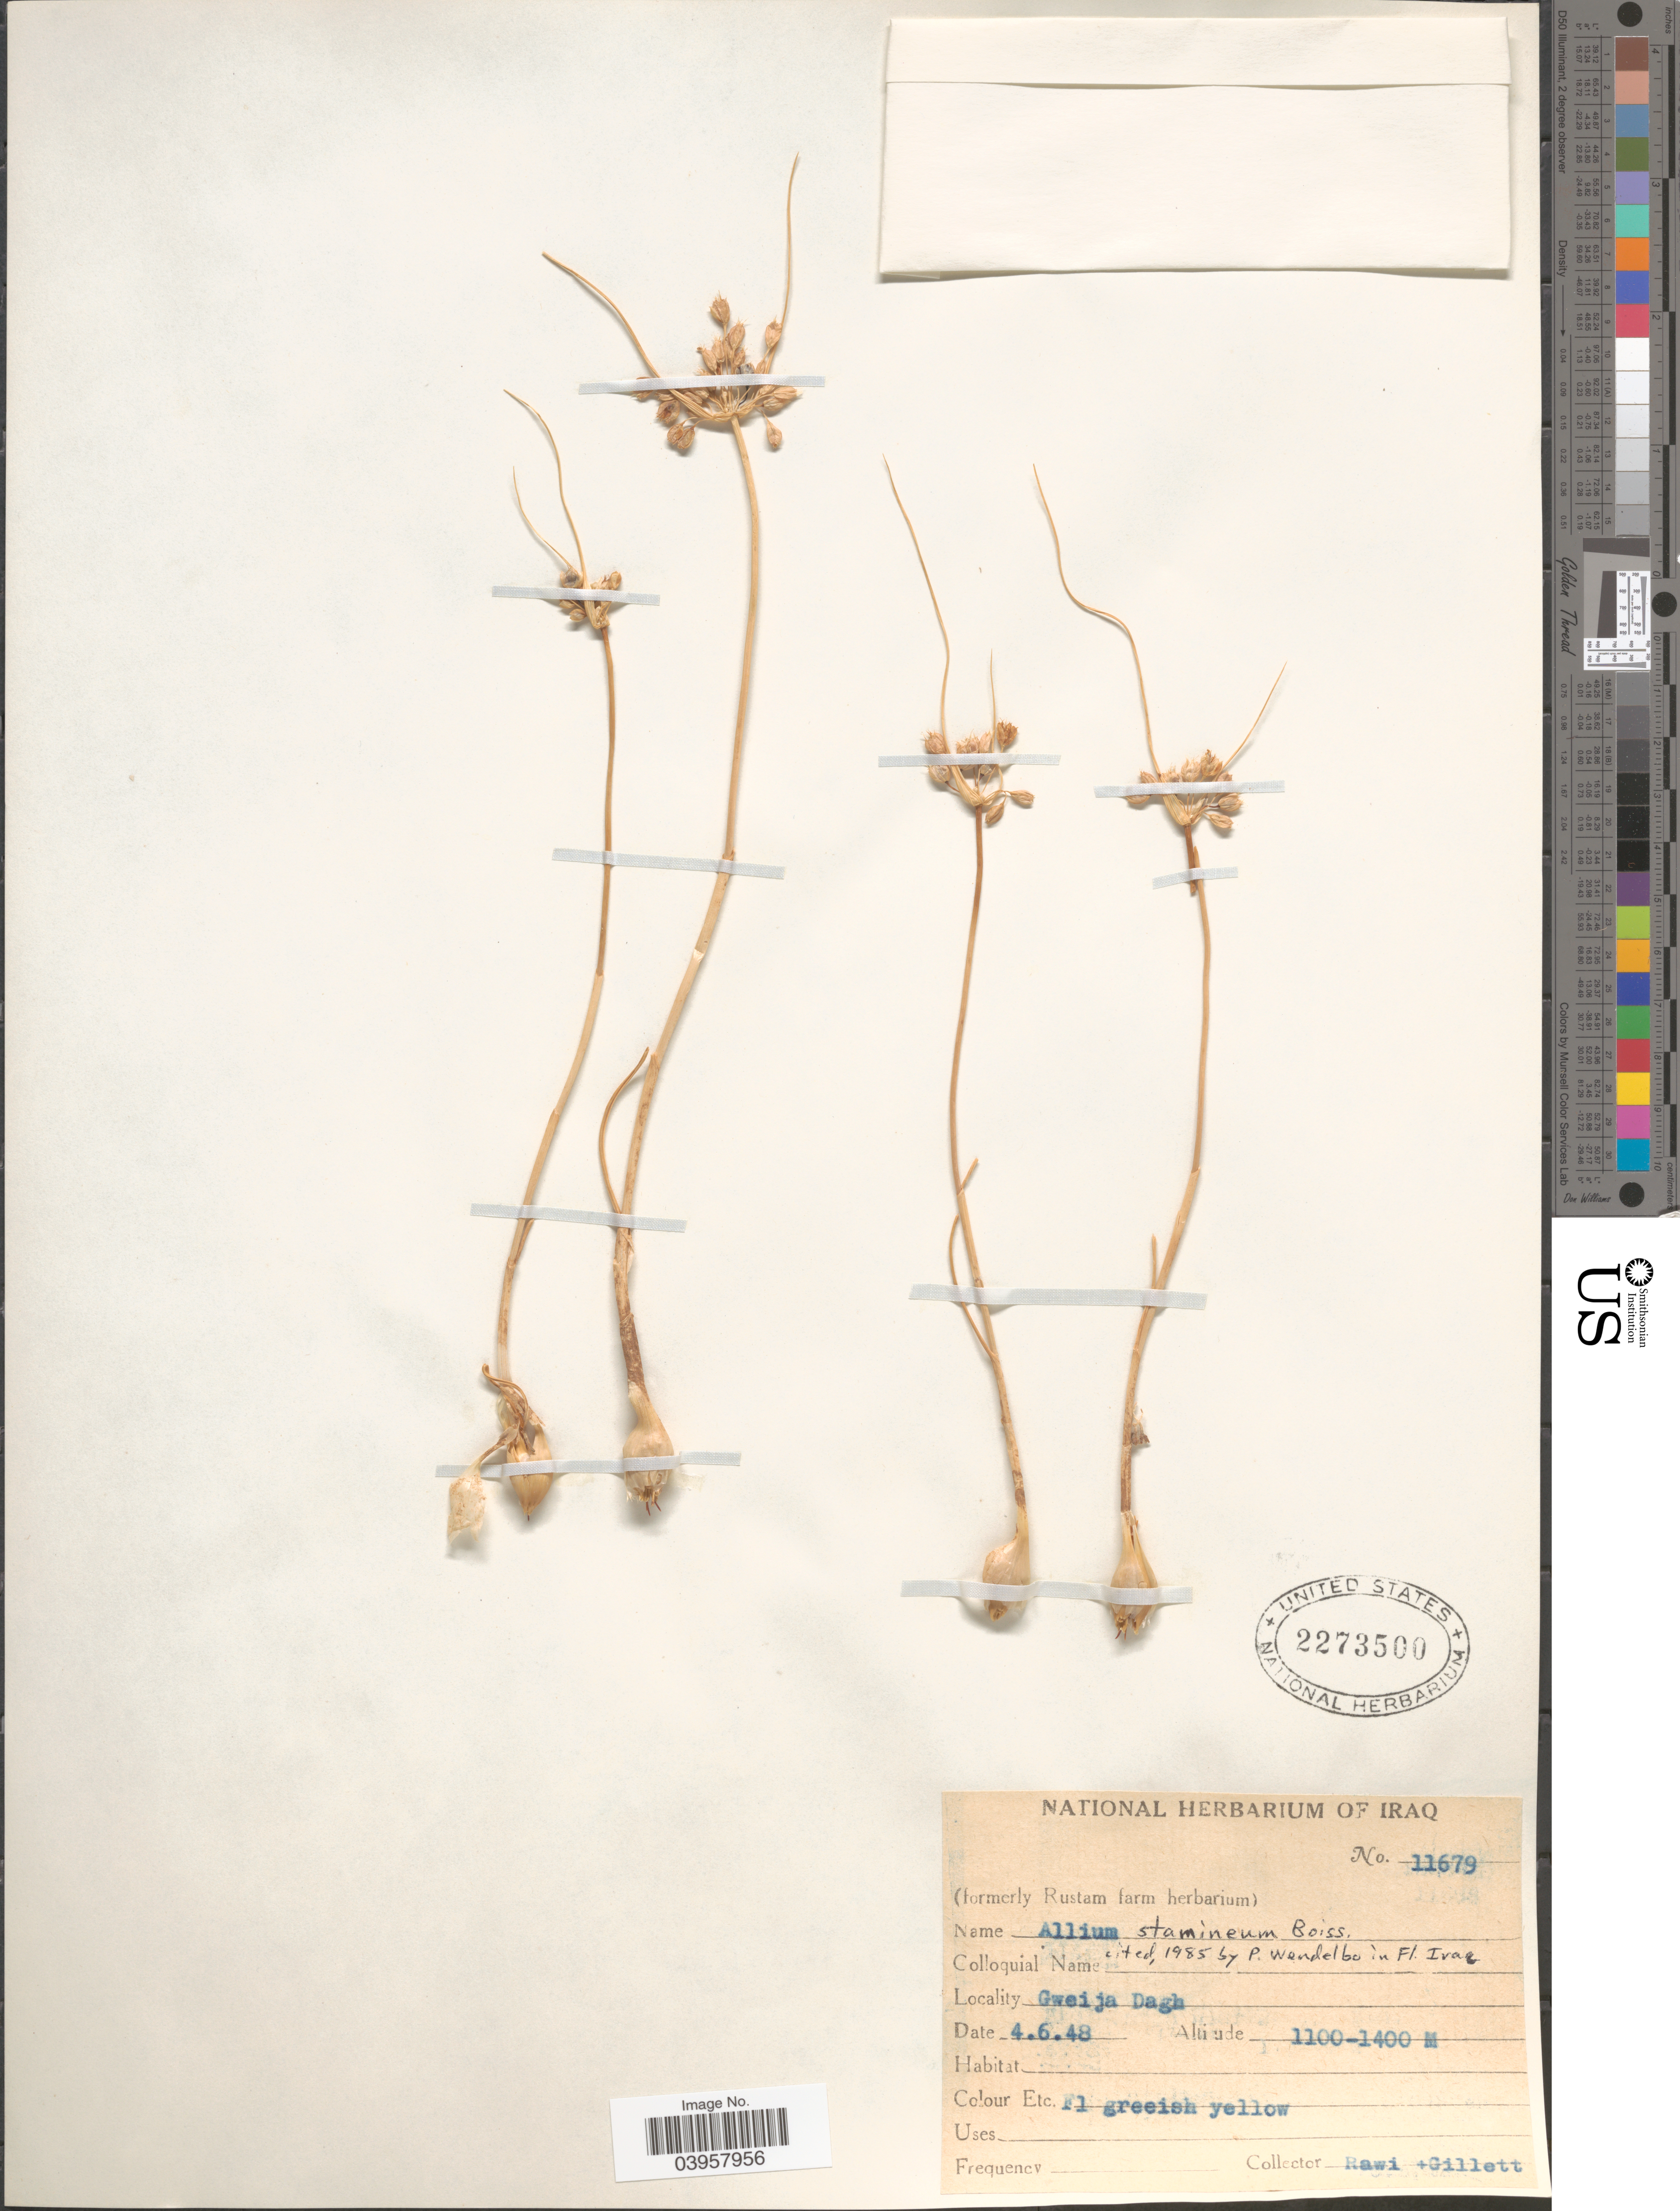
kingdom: Plantae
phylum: Tracheophyta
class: Liliopsida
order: Asparagales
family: Amaryllidaceae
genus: Allium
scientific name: Allium stamineum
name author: Boiss.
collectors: -. Rawi & Gillett, --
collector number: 11679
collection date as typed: Transcribed d/m/y: 4/6/48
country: Iraq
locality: Gweija Dagh.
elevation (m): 1100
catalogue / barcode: US 2273500